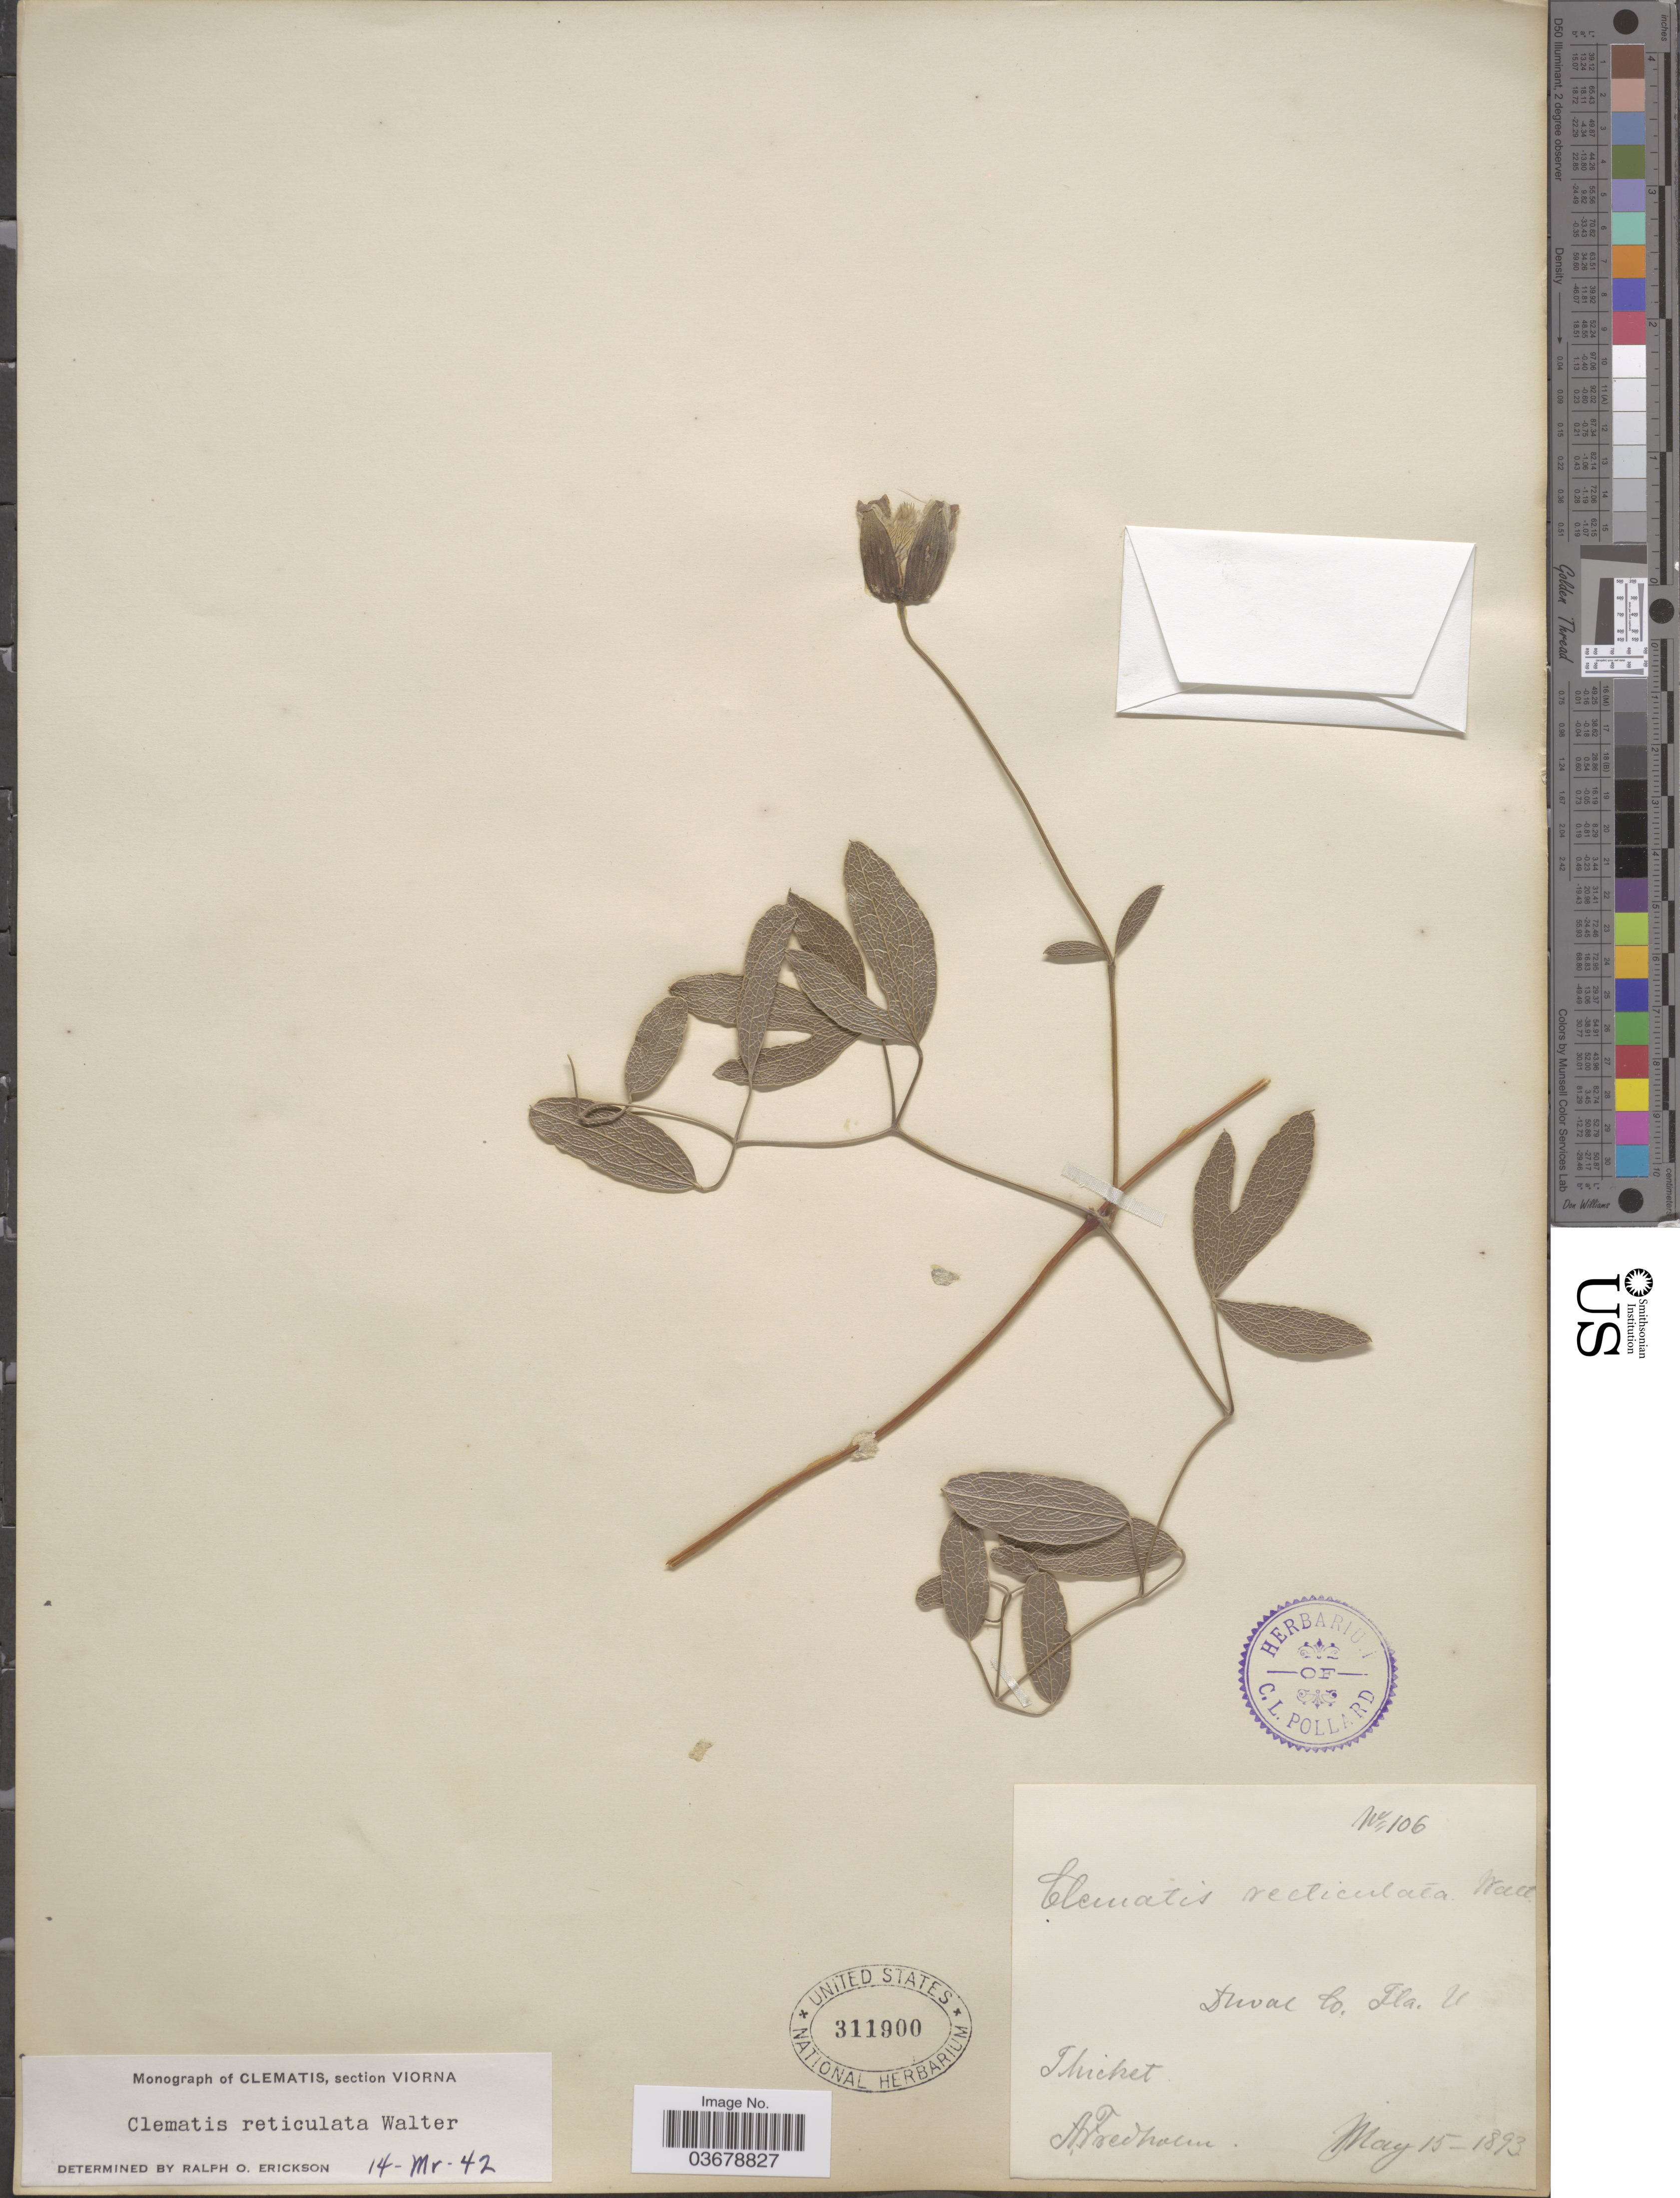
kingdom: Plantae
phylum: Tracheophyta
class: Magnoliopsida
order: Ranunculales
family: Ranunculaceae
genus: Clematis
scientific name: Clematis viorna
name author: L.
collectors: A. Fredholm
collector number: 106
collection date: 1893-05-15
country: United States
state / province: Florida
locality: Duval Co.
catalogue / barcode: US 311900